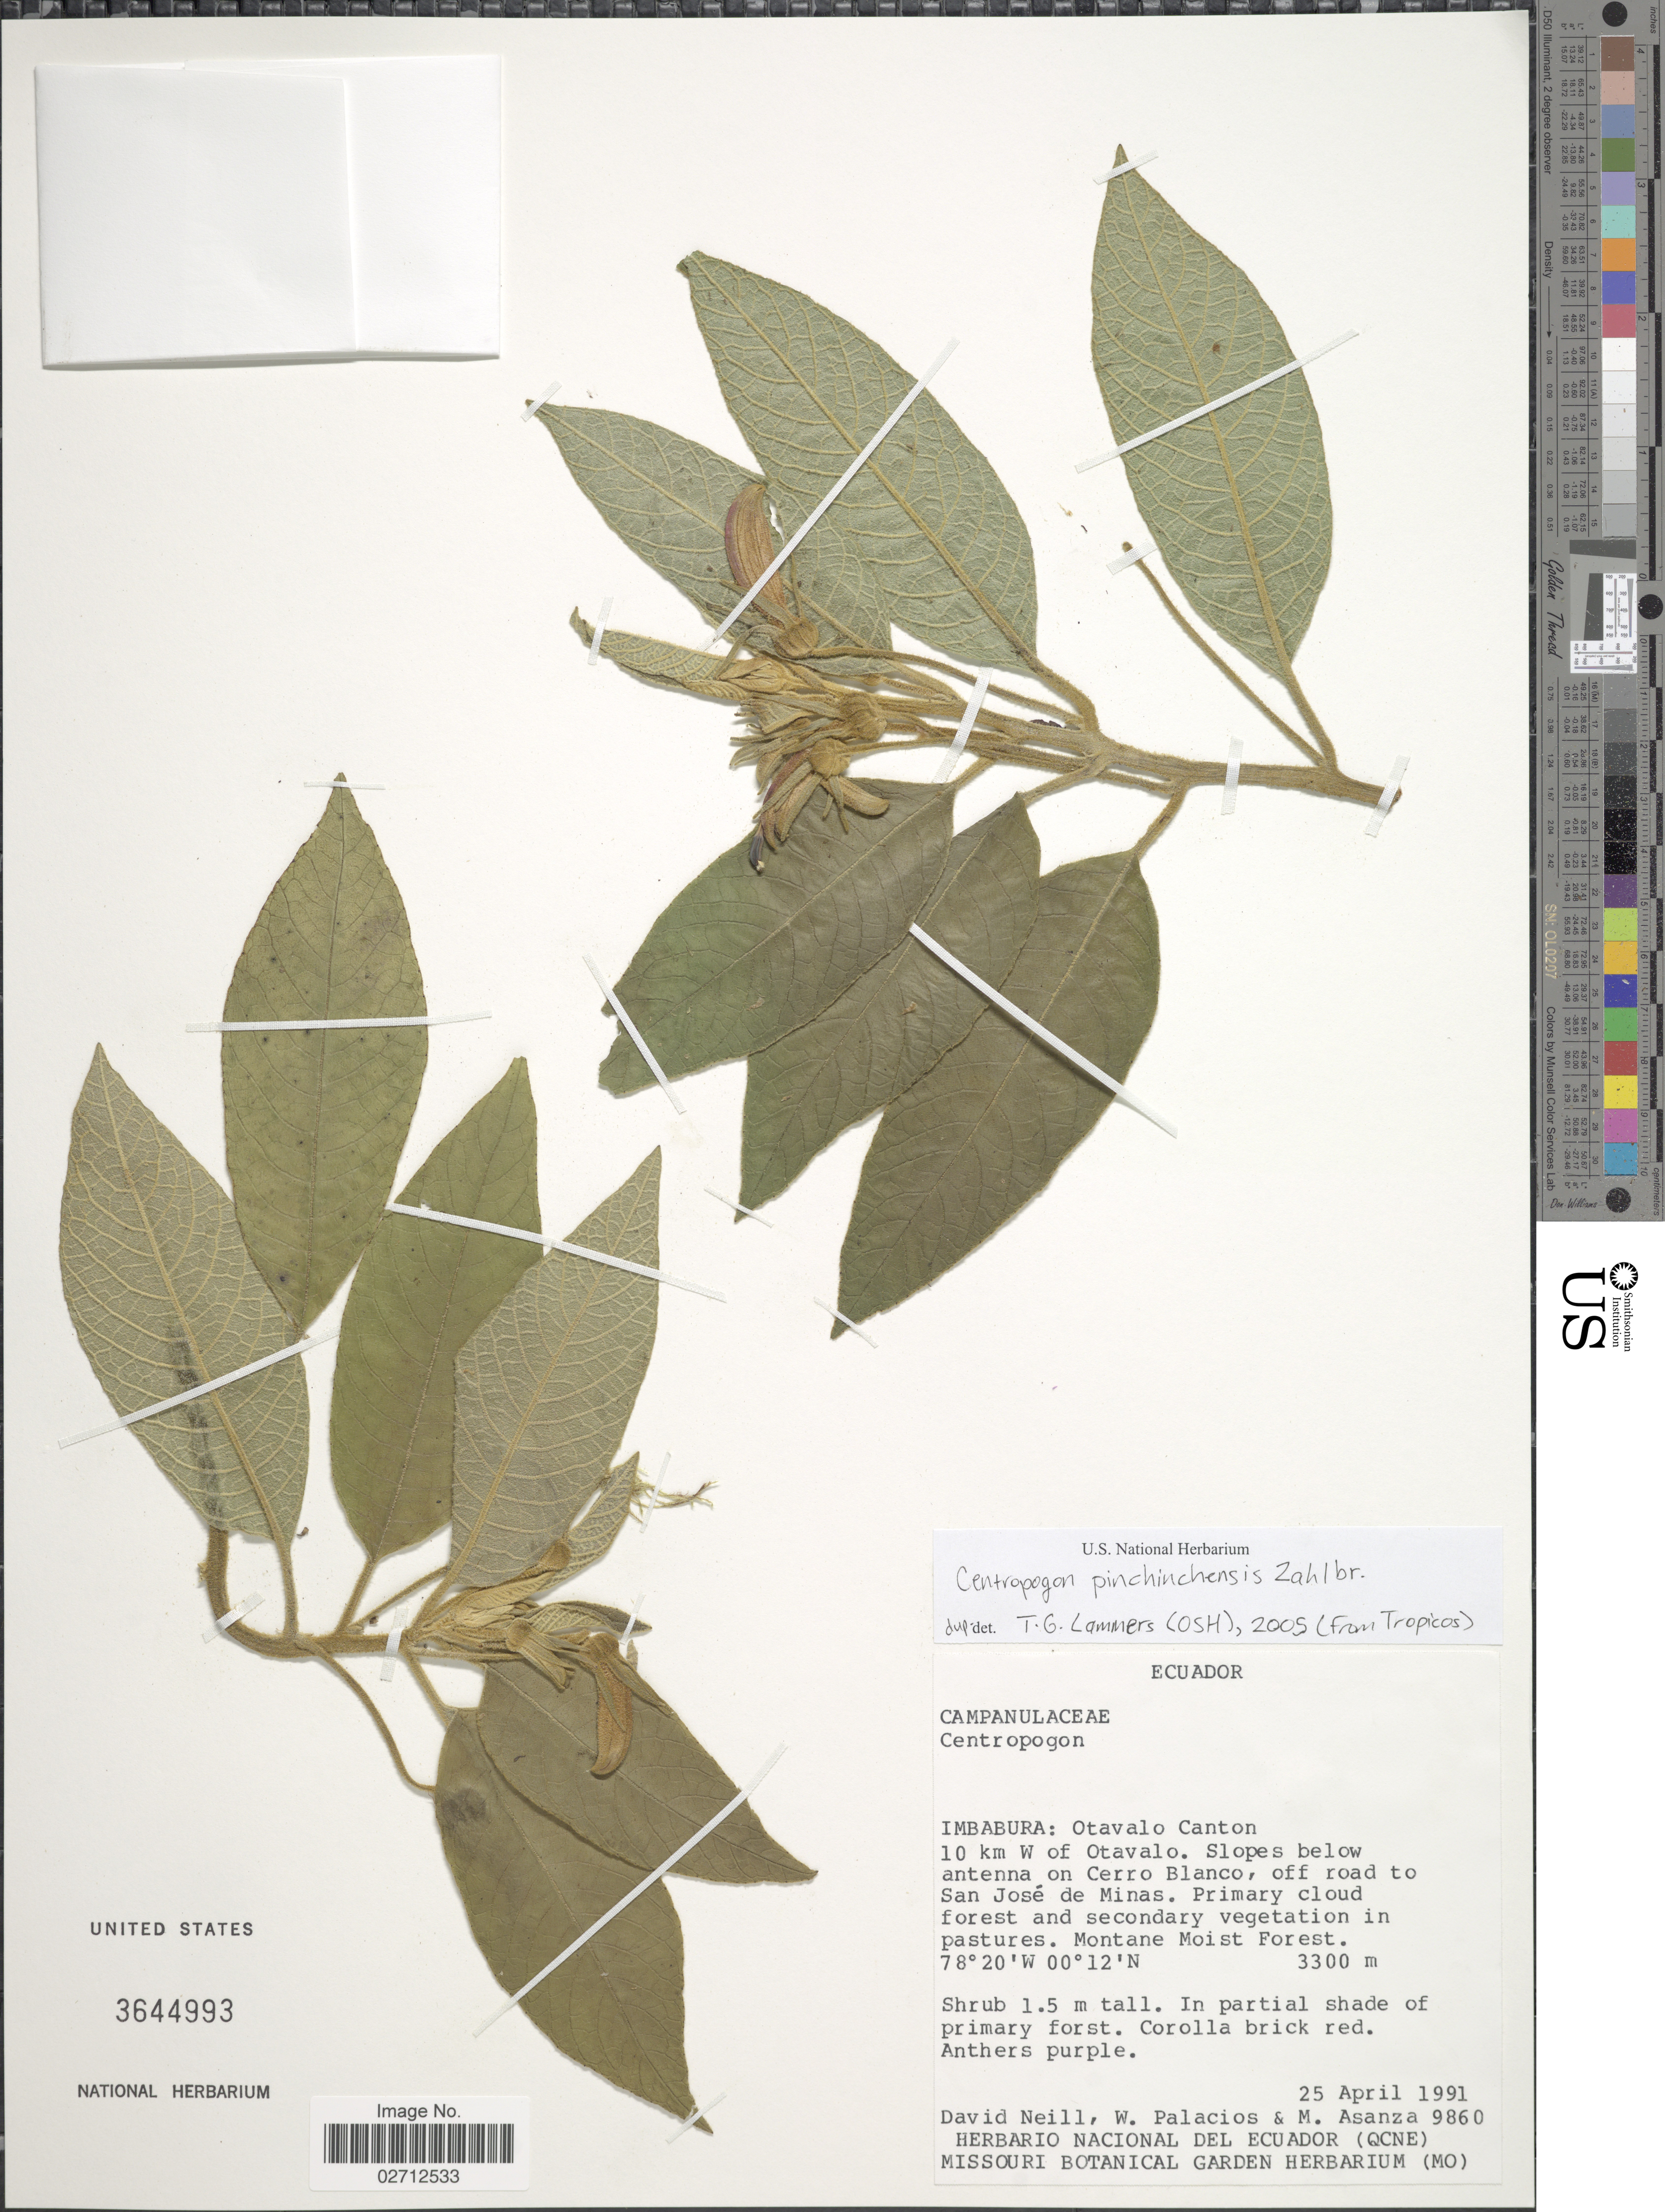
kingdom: Plantae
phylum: Tracheophyta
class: Magnoliopsida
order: Asterales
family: Campanulaceae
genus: Centropogon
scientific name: Centropogon pichinchensis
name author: Zahlbr.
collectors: D. Neill, W. Palacios & M. Asanza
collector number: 9860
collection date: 1991-04-25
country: Ecuador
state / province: Imbabura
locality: Otavalo Canton 10 km W of Otavalo. SLopes below antenna on Cerro Blanco, off road to San José de Minas. Primary cloud forest and secondary vegetation in pastures. Montane Moist Forest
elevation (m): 3300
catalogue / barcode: US 3644993